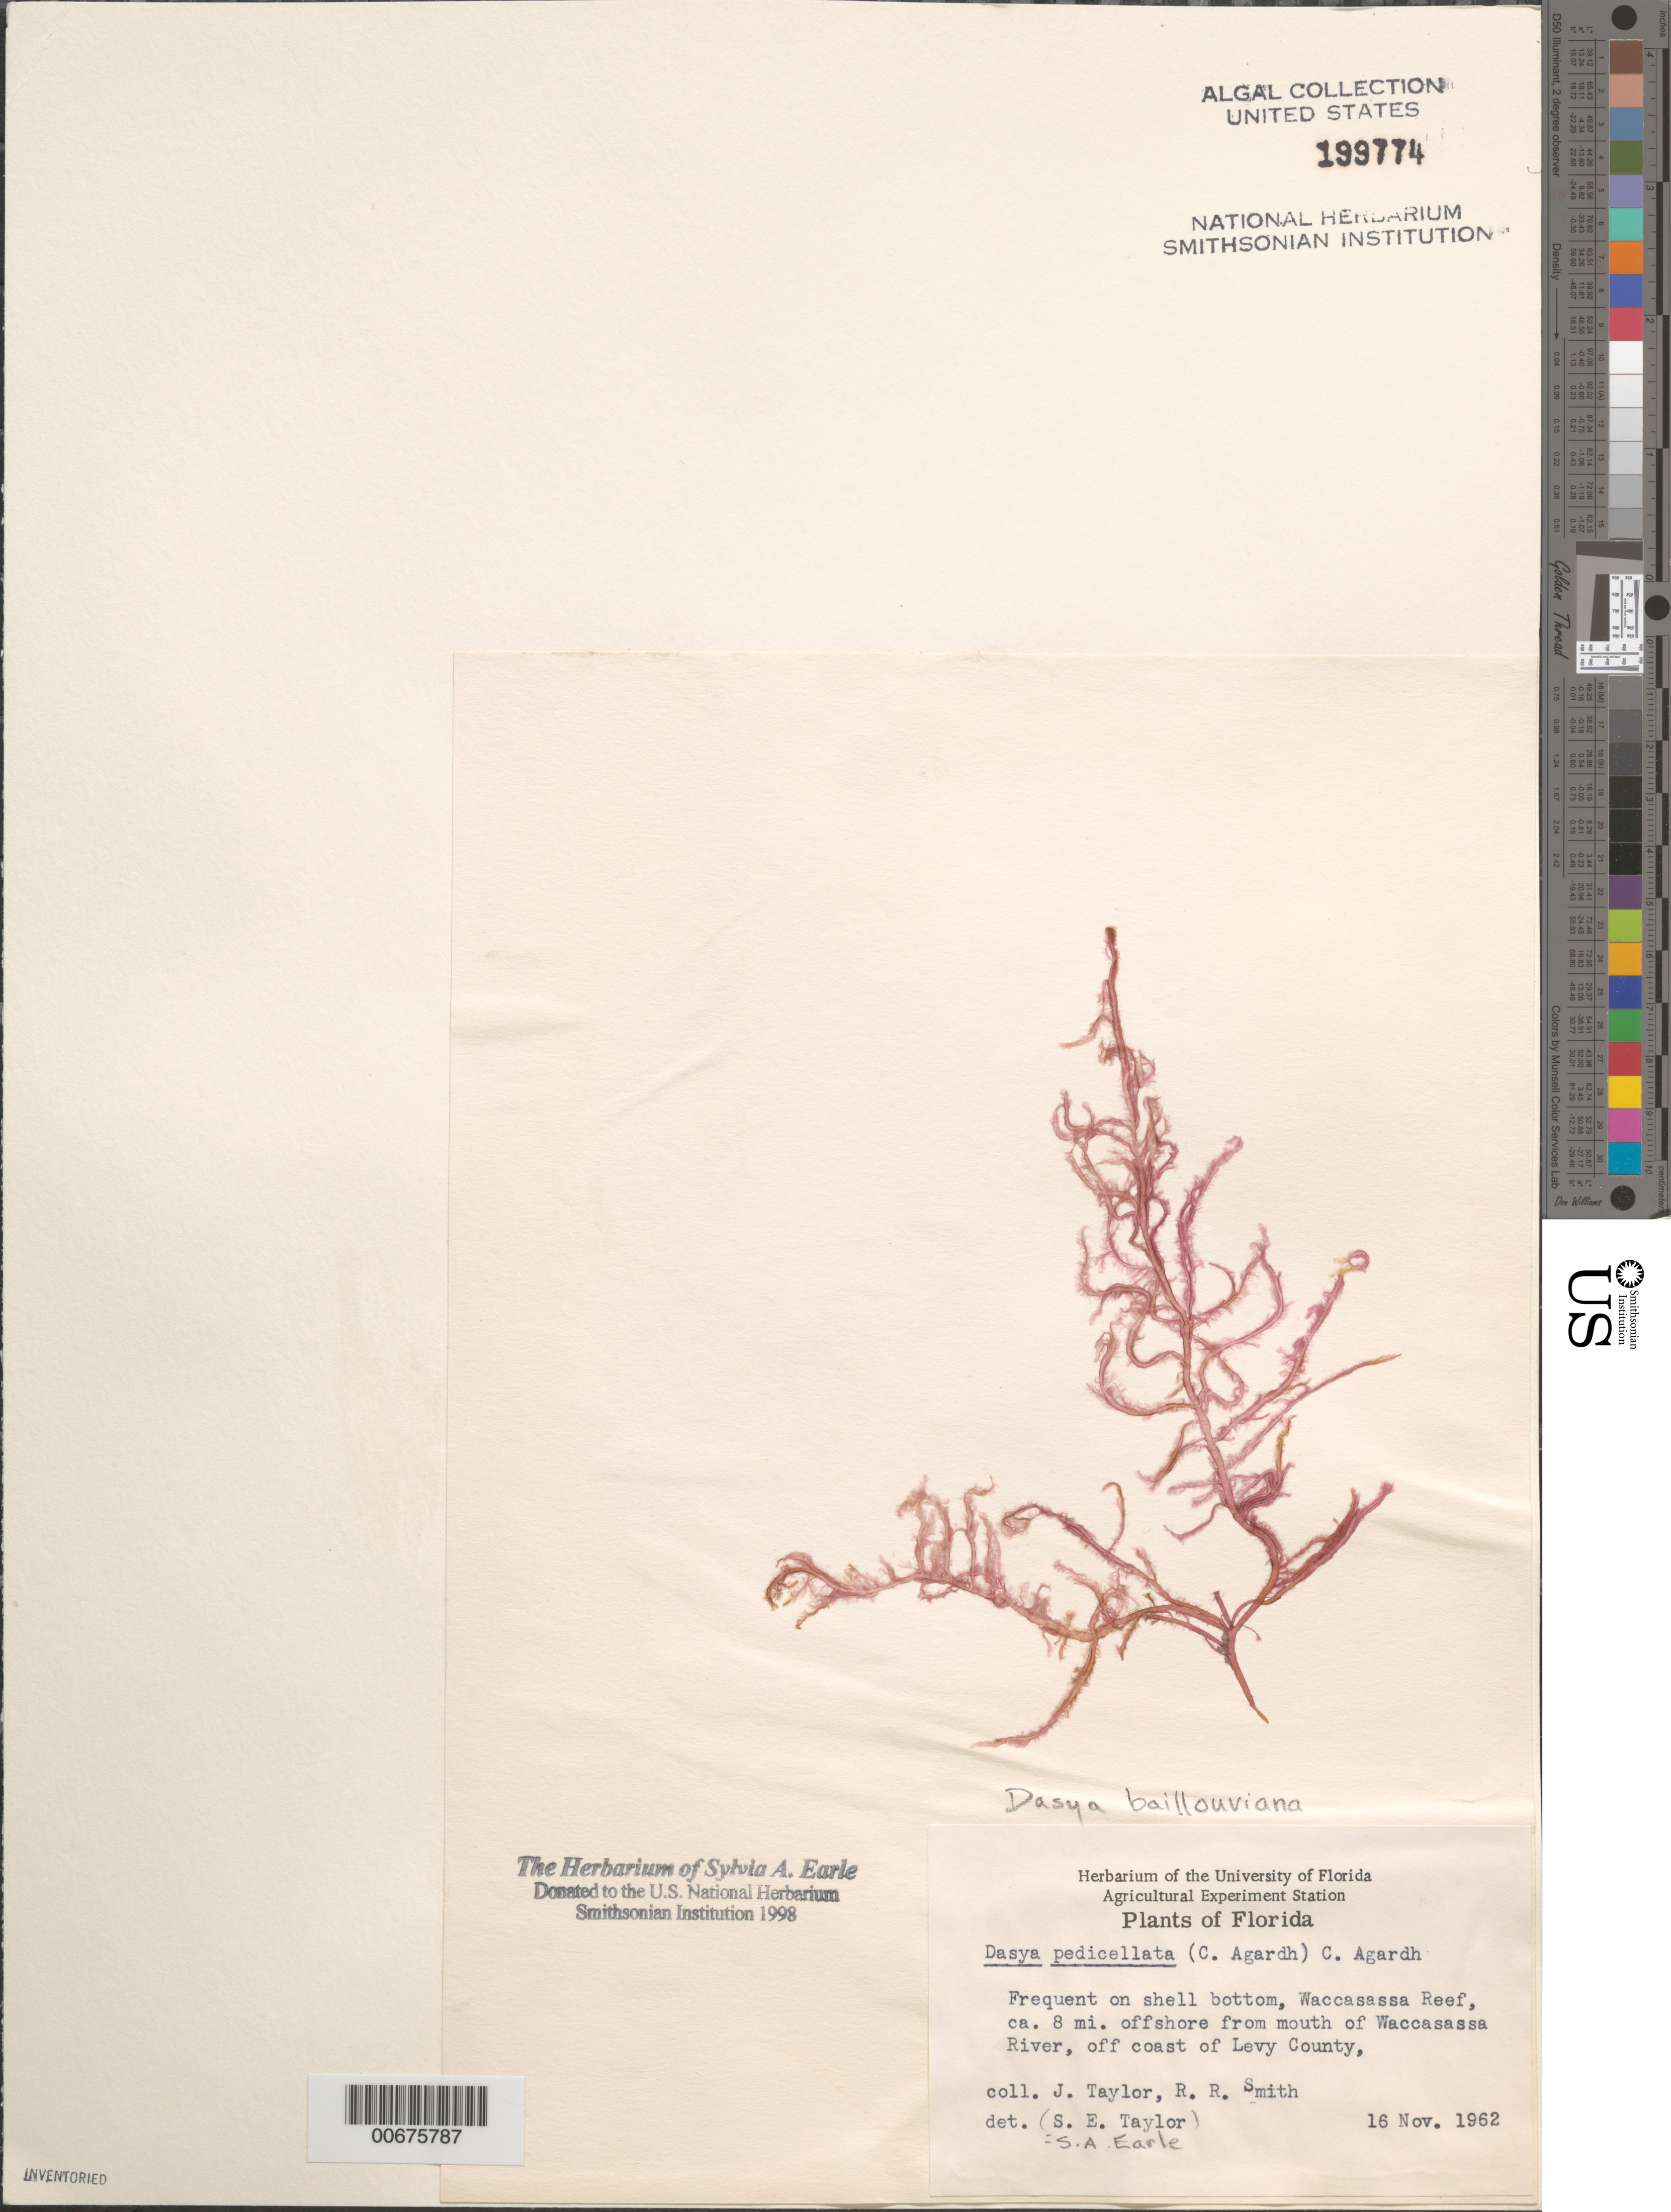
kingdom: Plantae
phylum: Rhodophyta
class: Florideophyceae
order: Ceramiales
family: Dasyaceae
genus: Dasya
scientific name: Dasya pedicellata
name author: (C. Agardh) C. Agardh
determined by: Algae name updating Project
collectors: J. L. Taylor & R. R. Smith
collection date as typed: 16 Nov 1962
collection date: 1962-11-16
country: United States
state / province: Florida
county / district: Levy County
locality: Waccasassa Reef, ca. 8 miles off Waccasassa River mouth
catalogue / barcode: US 199774